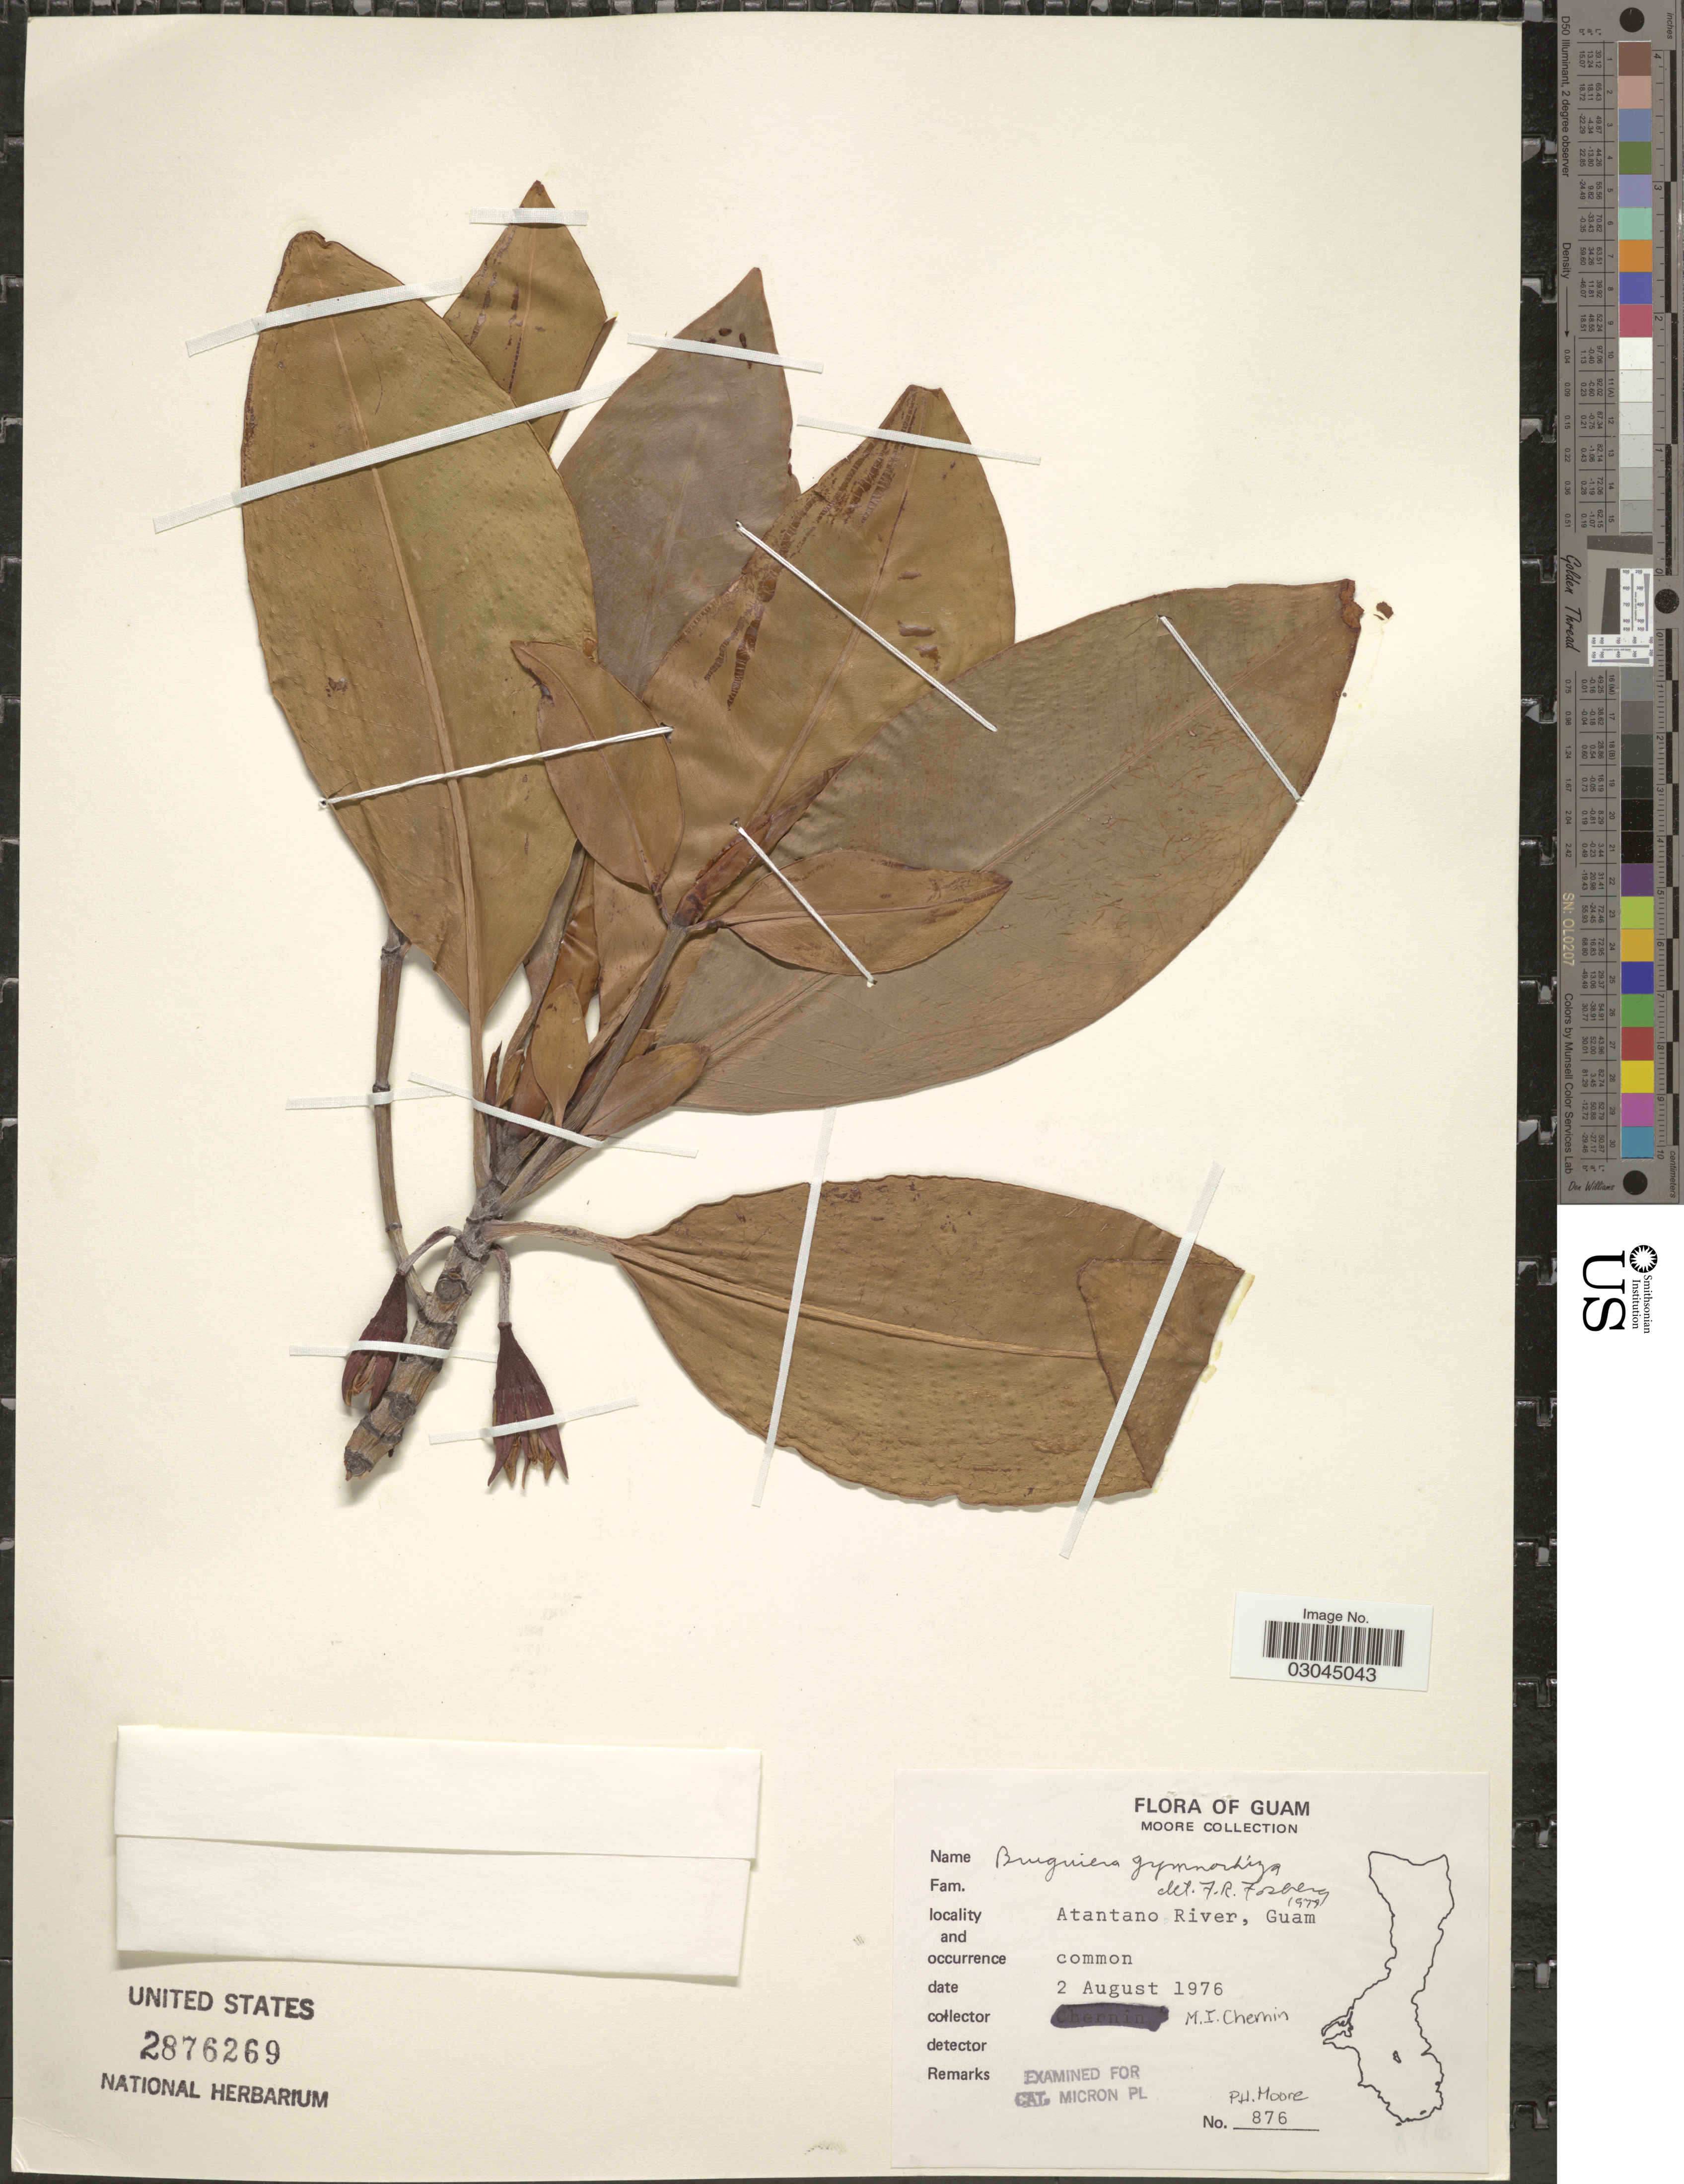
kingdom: Plantae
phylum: Tracheophyta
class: Magnoliopsida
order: Malpighiales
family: Rhizophoraceae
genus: Bruguiera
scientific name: Bruguiera gymnorhiza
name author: (L.) Savigny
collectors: P. H. Moore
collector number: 876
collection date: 1976-08-02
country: Guam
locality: Atantano River, Guam.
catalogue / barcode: US 2876269